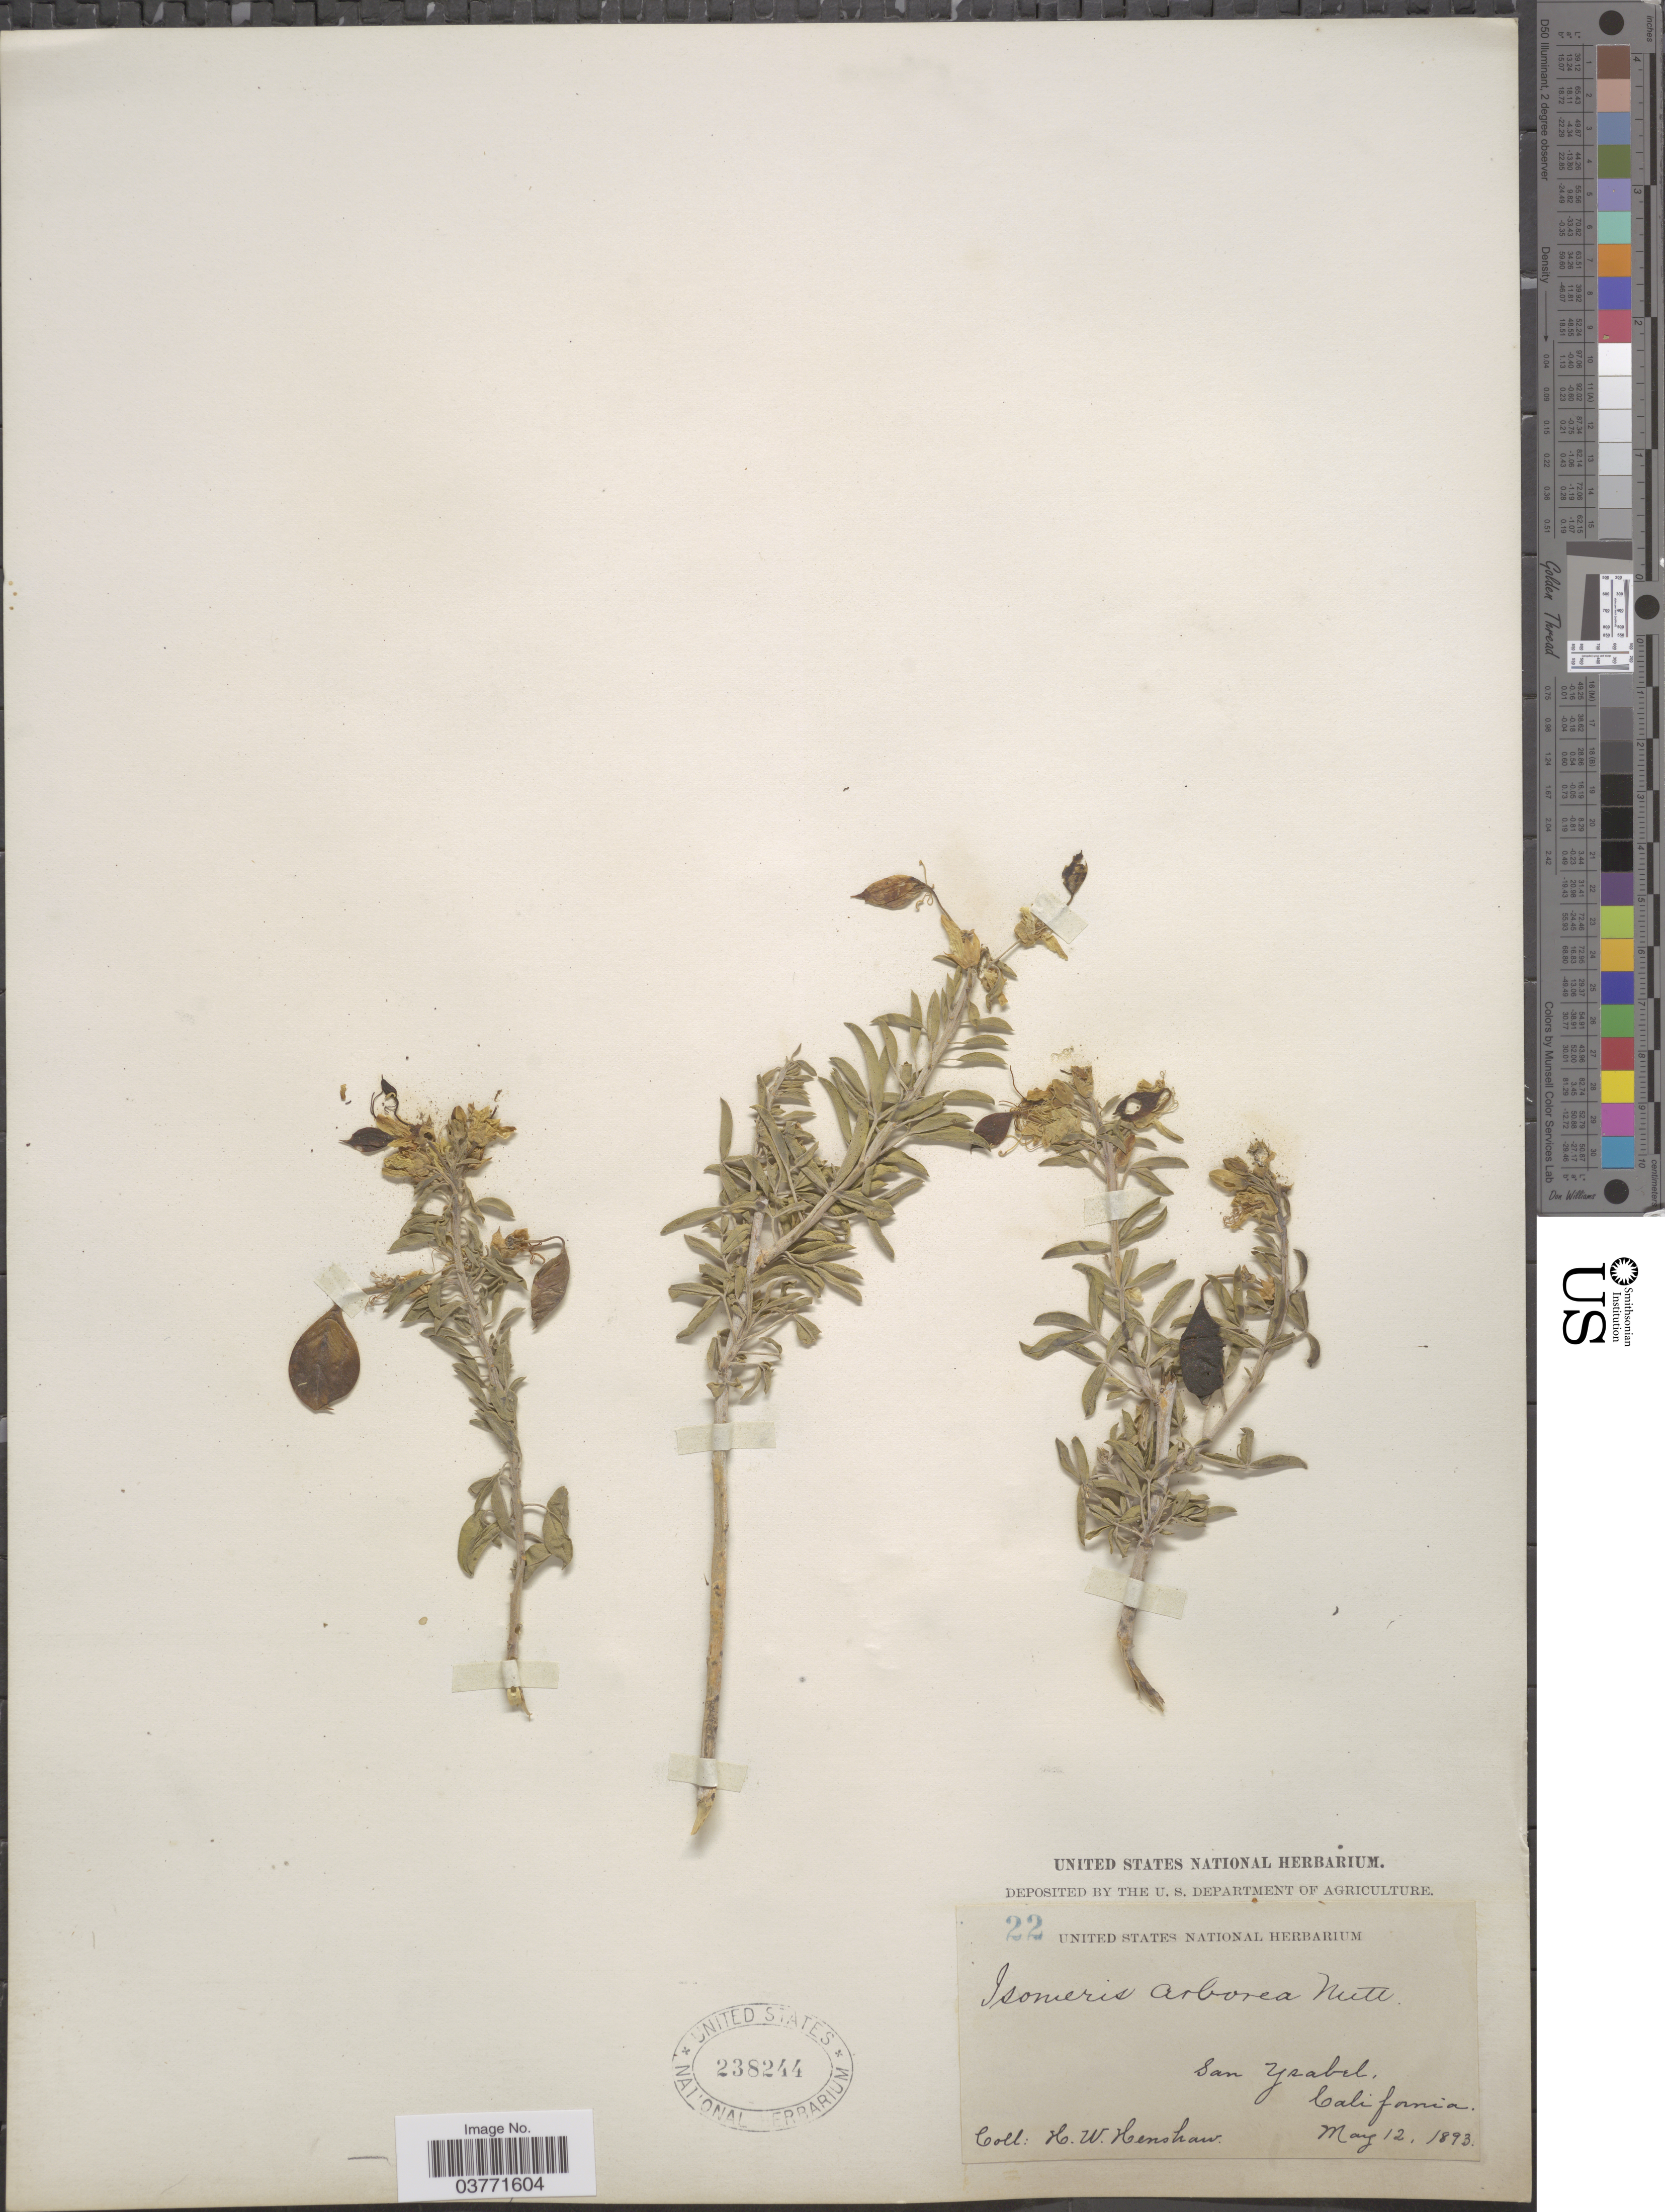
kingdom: Plantae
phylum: Tracheophyta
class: Magnoliopsida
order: Brassicales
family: Cleomaceae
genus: Cleomella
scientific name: Cleomella arborea var. arborea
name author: (Nutt.) Roalson & J.C. Hall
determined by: Strong, Mark T., (BOT), Smithsonian Institution - National Museum of Natural History (UNITED STATES)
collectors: H. Henshaw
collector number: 22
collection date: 1893-05-12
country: United States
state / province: California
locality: San Ysabel.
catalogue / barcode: US 238244